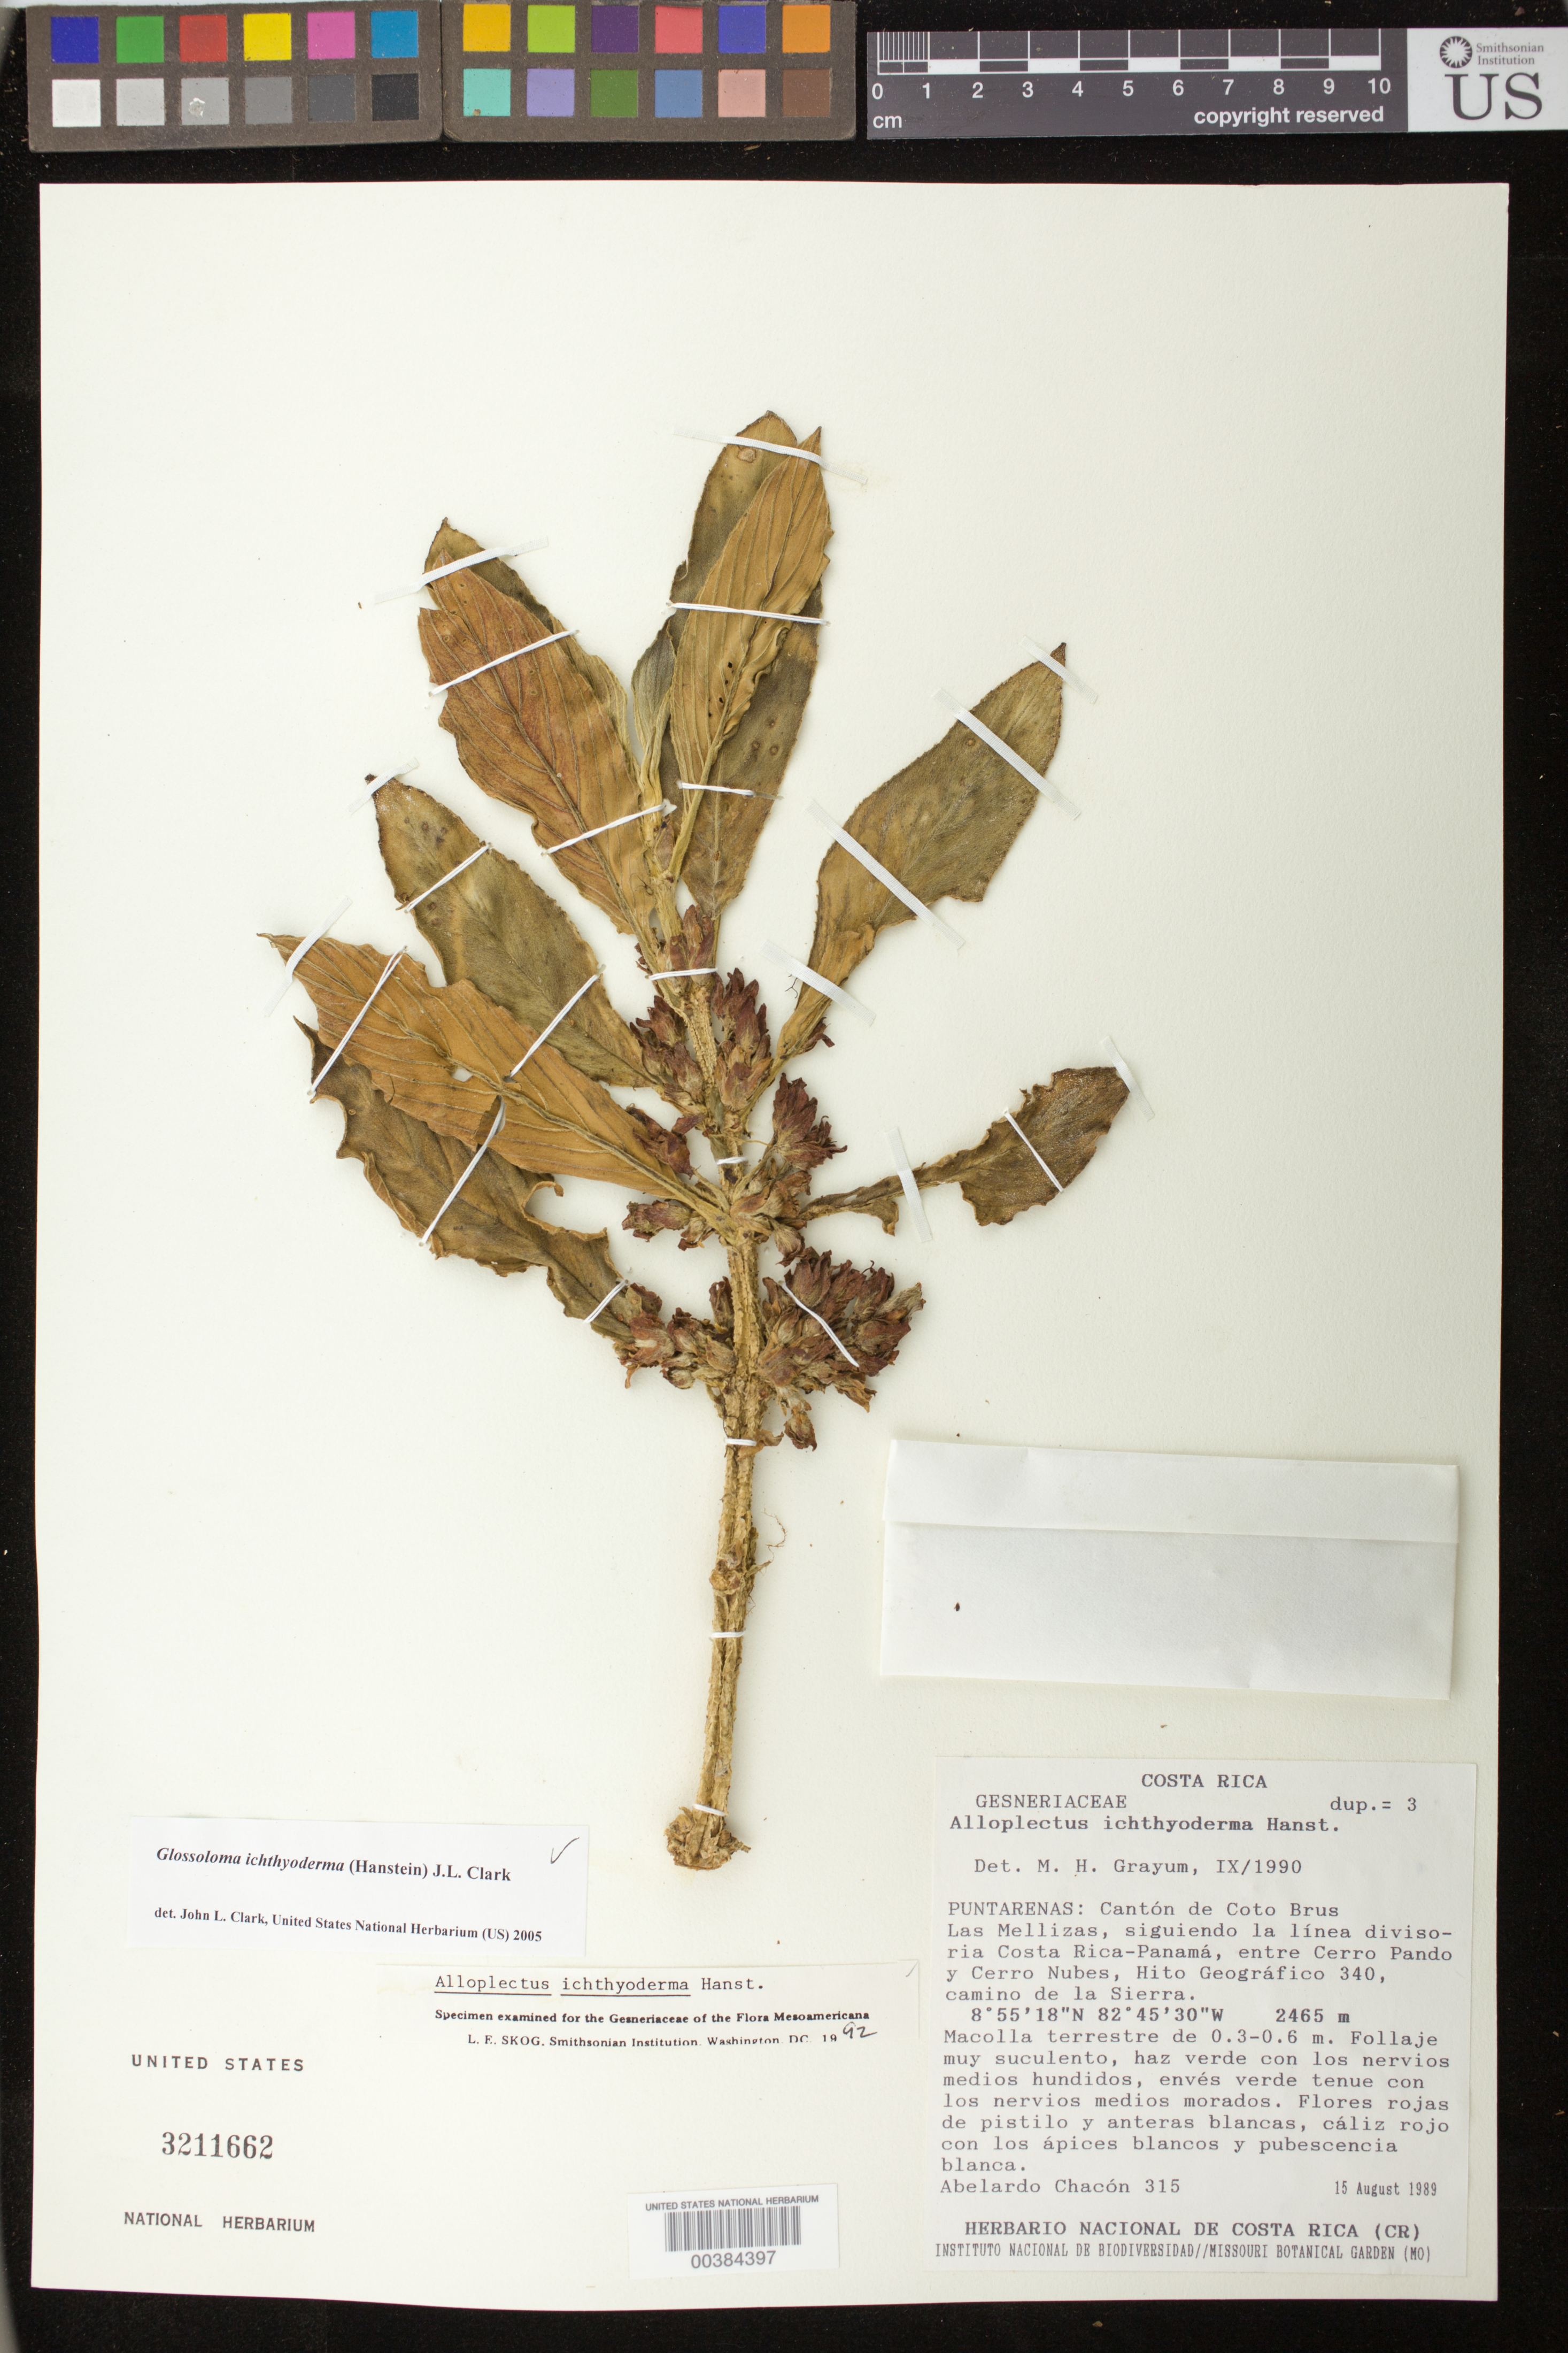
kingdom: Plantae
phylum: Tracheophyta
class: Magnoliopsida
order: Lamiales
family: Gesneriaceae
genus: Glossoloma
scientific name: Glossoloma ichthyoderma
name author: (Hanst.) J.L. Clark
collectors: A. Chacón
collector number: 315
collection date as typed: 15 Aug 1989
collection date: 1989-08-15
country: Costa Rica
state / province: Puntarenas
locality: Cantón Coto Brus, Dist. Sabalito, Las Mellizas, siguiendo linea divisoria Costa Rica-Panama, entre Cerros Pando y Nubes, Hito Geografico 340, camino de la Sierra.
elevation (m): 2465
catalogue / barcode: US 3211662